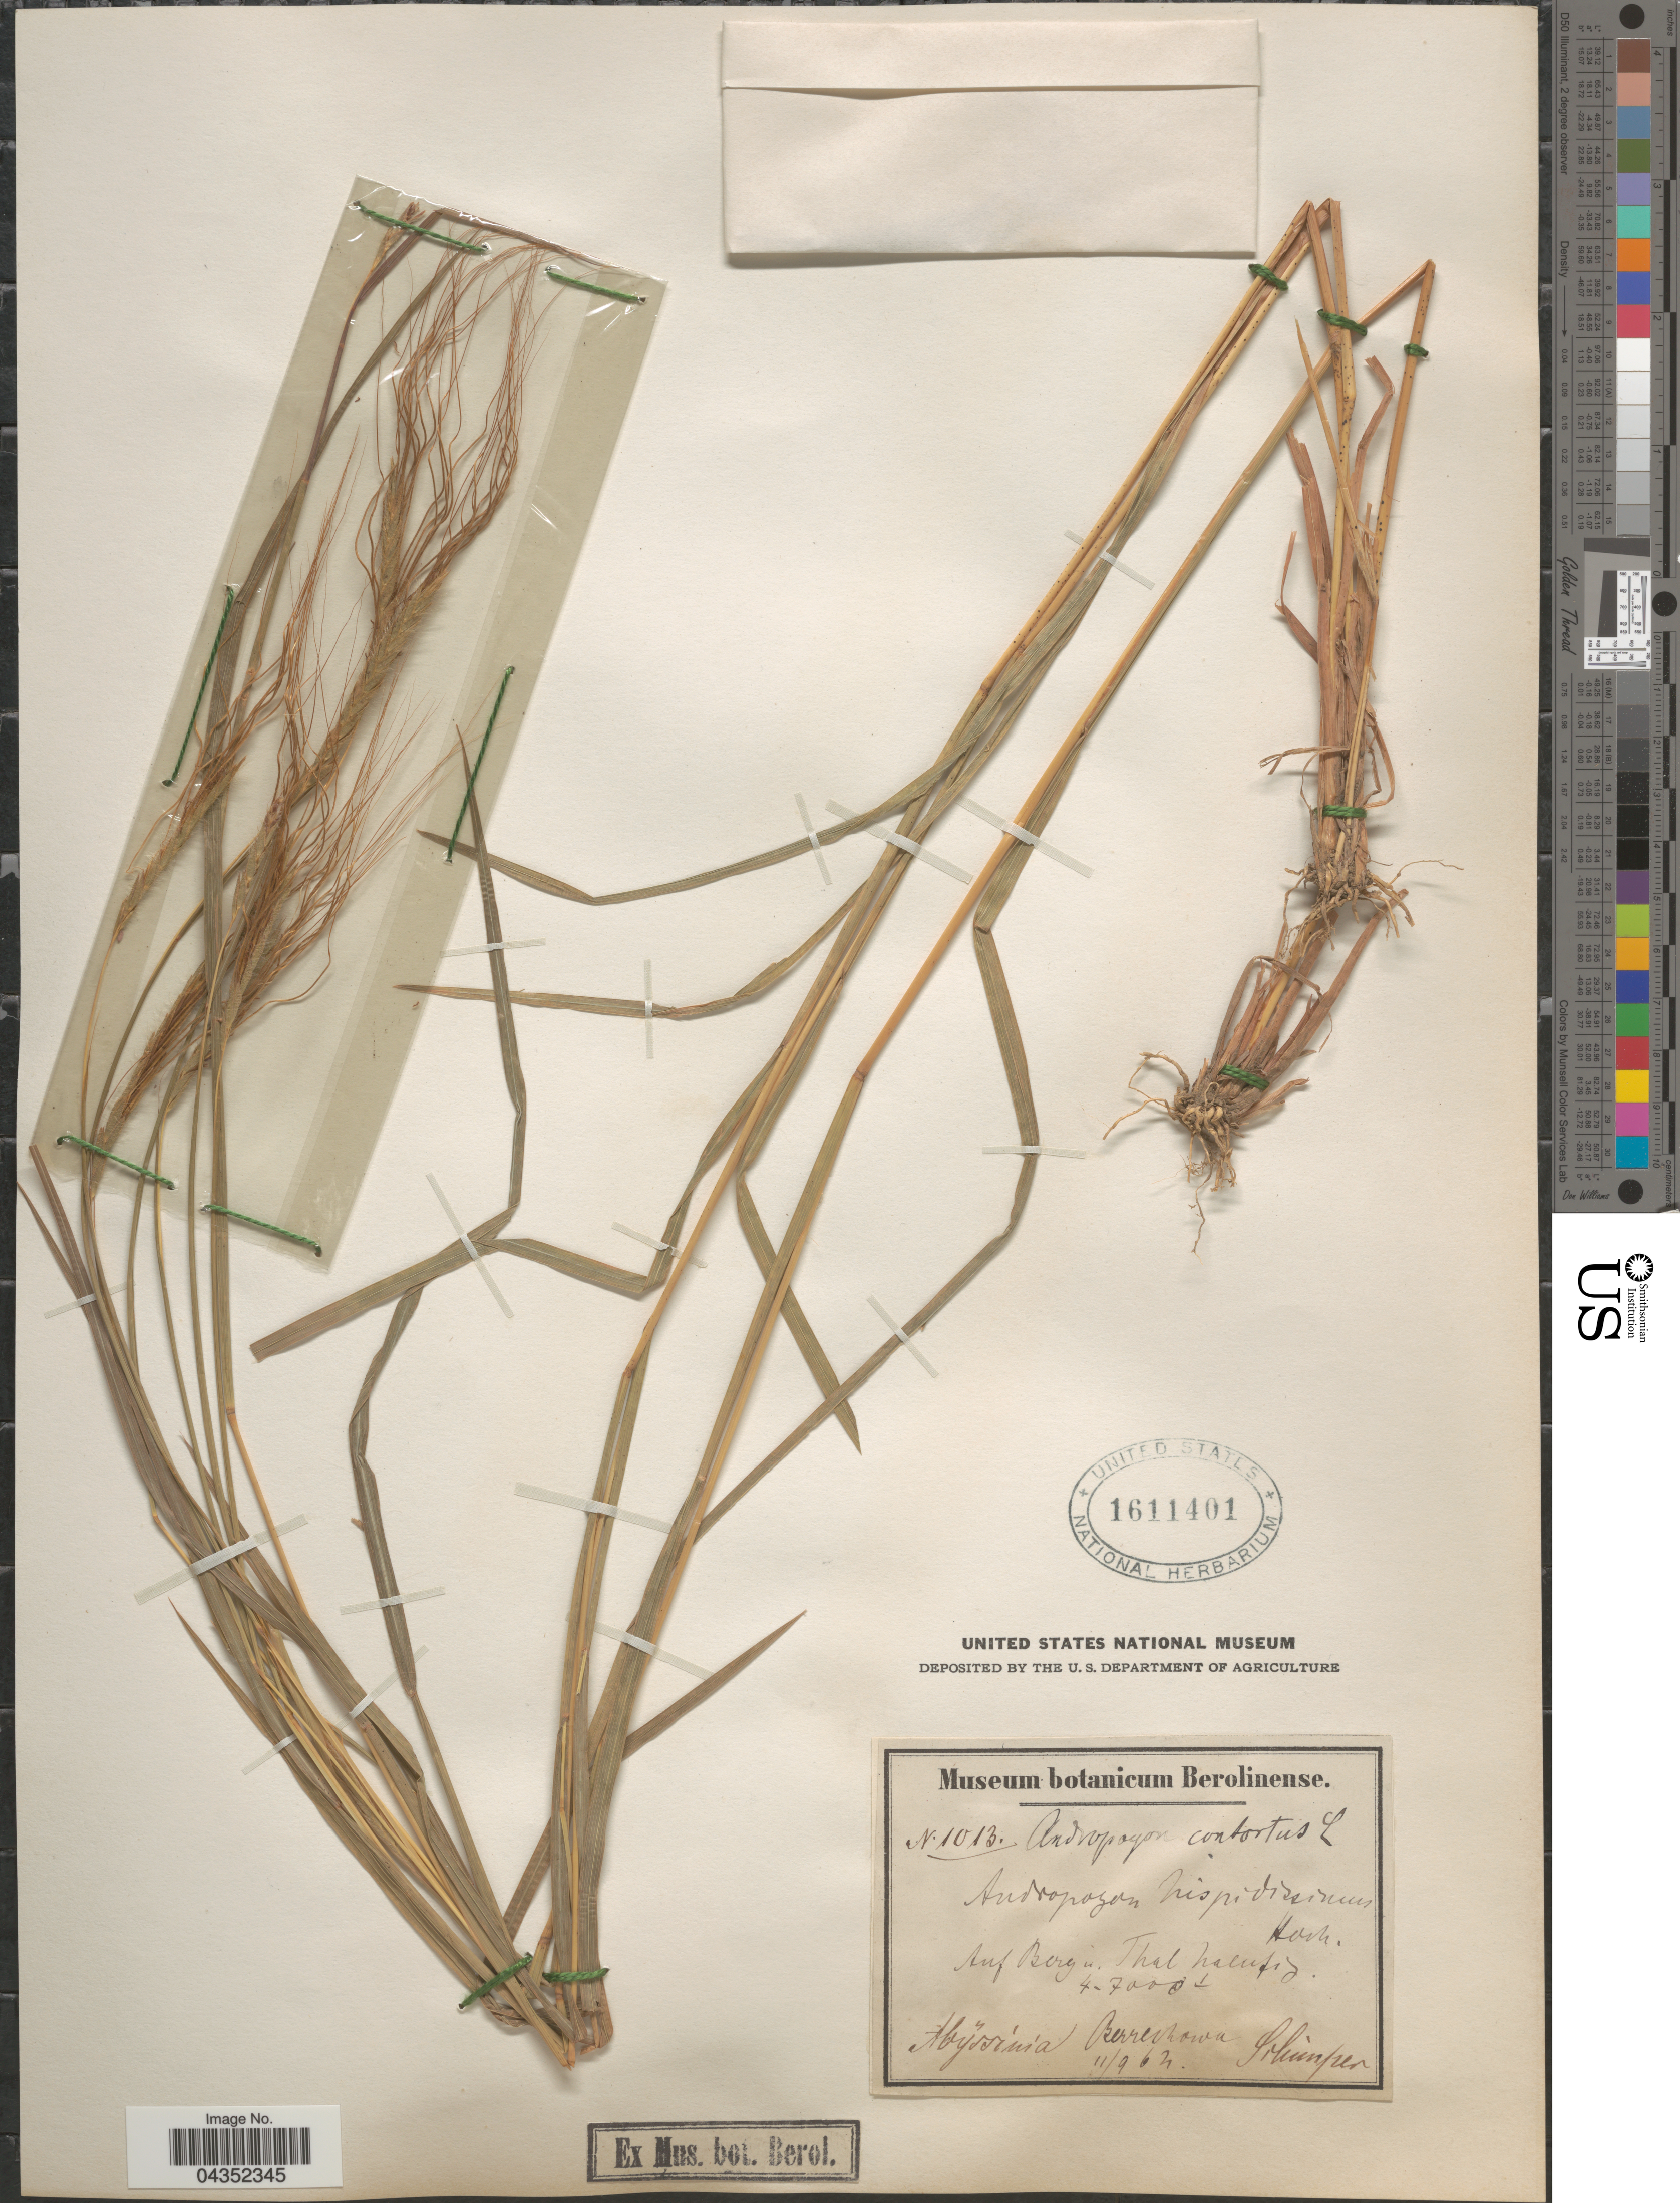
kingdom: Plantae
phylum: Tracheophyta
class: Liliopsida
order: Poales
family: Poaceae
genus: Heteropogon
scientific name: Heteropogon contortus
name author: (L.) P. Beauv. ex Roem. & Schult.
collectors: -. Schimper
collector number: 1013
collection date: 1963-11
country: Ethiopia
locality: Auf Berg n [interpreted]. Thal halufis [interpreted]. Abyssinia. Berrechowa.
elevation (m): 1219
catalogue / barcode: US 1611401